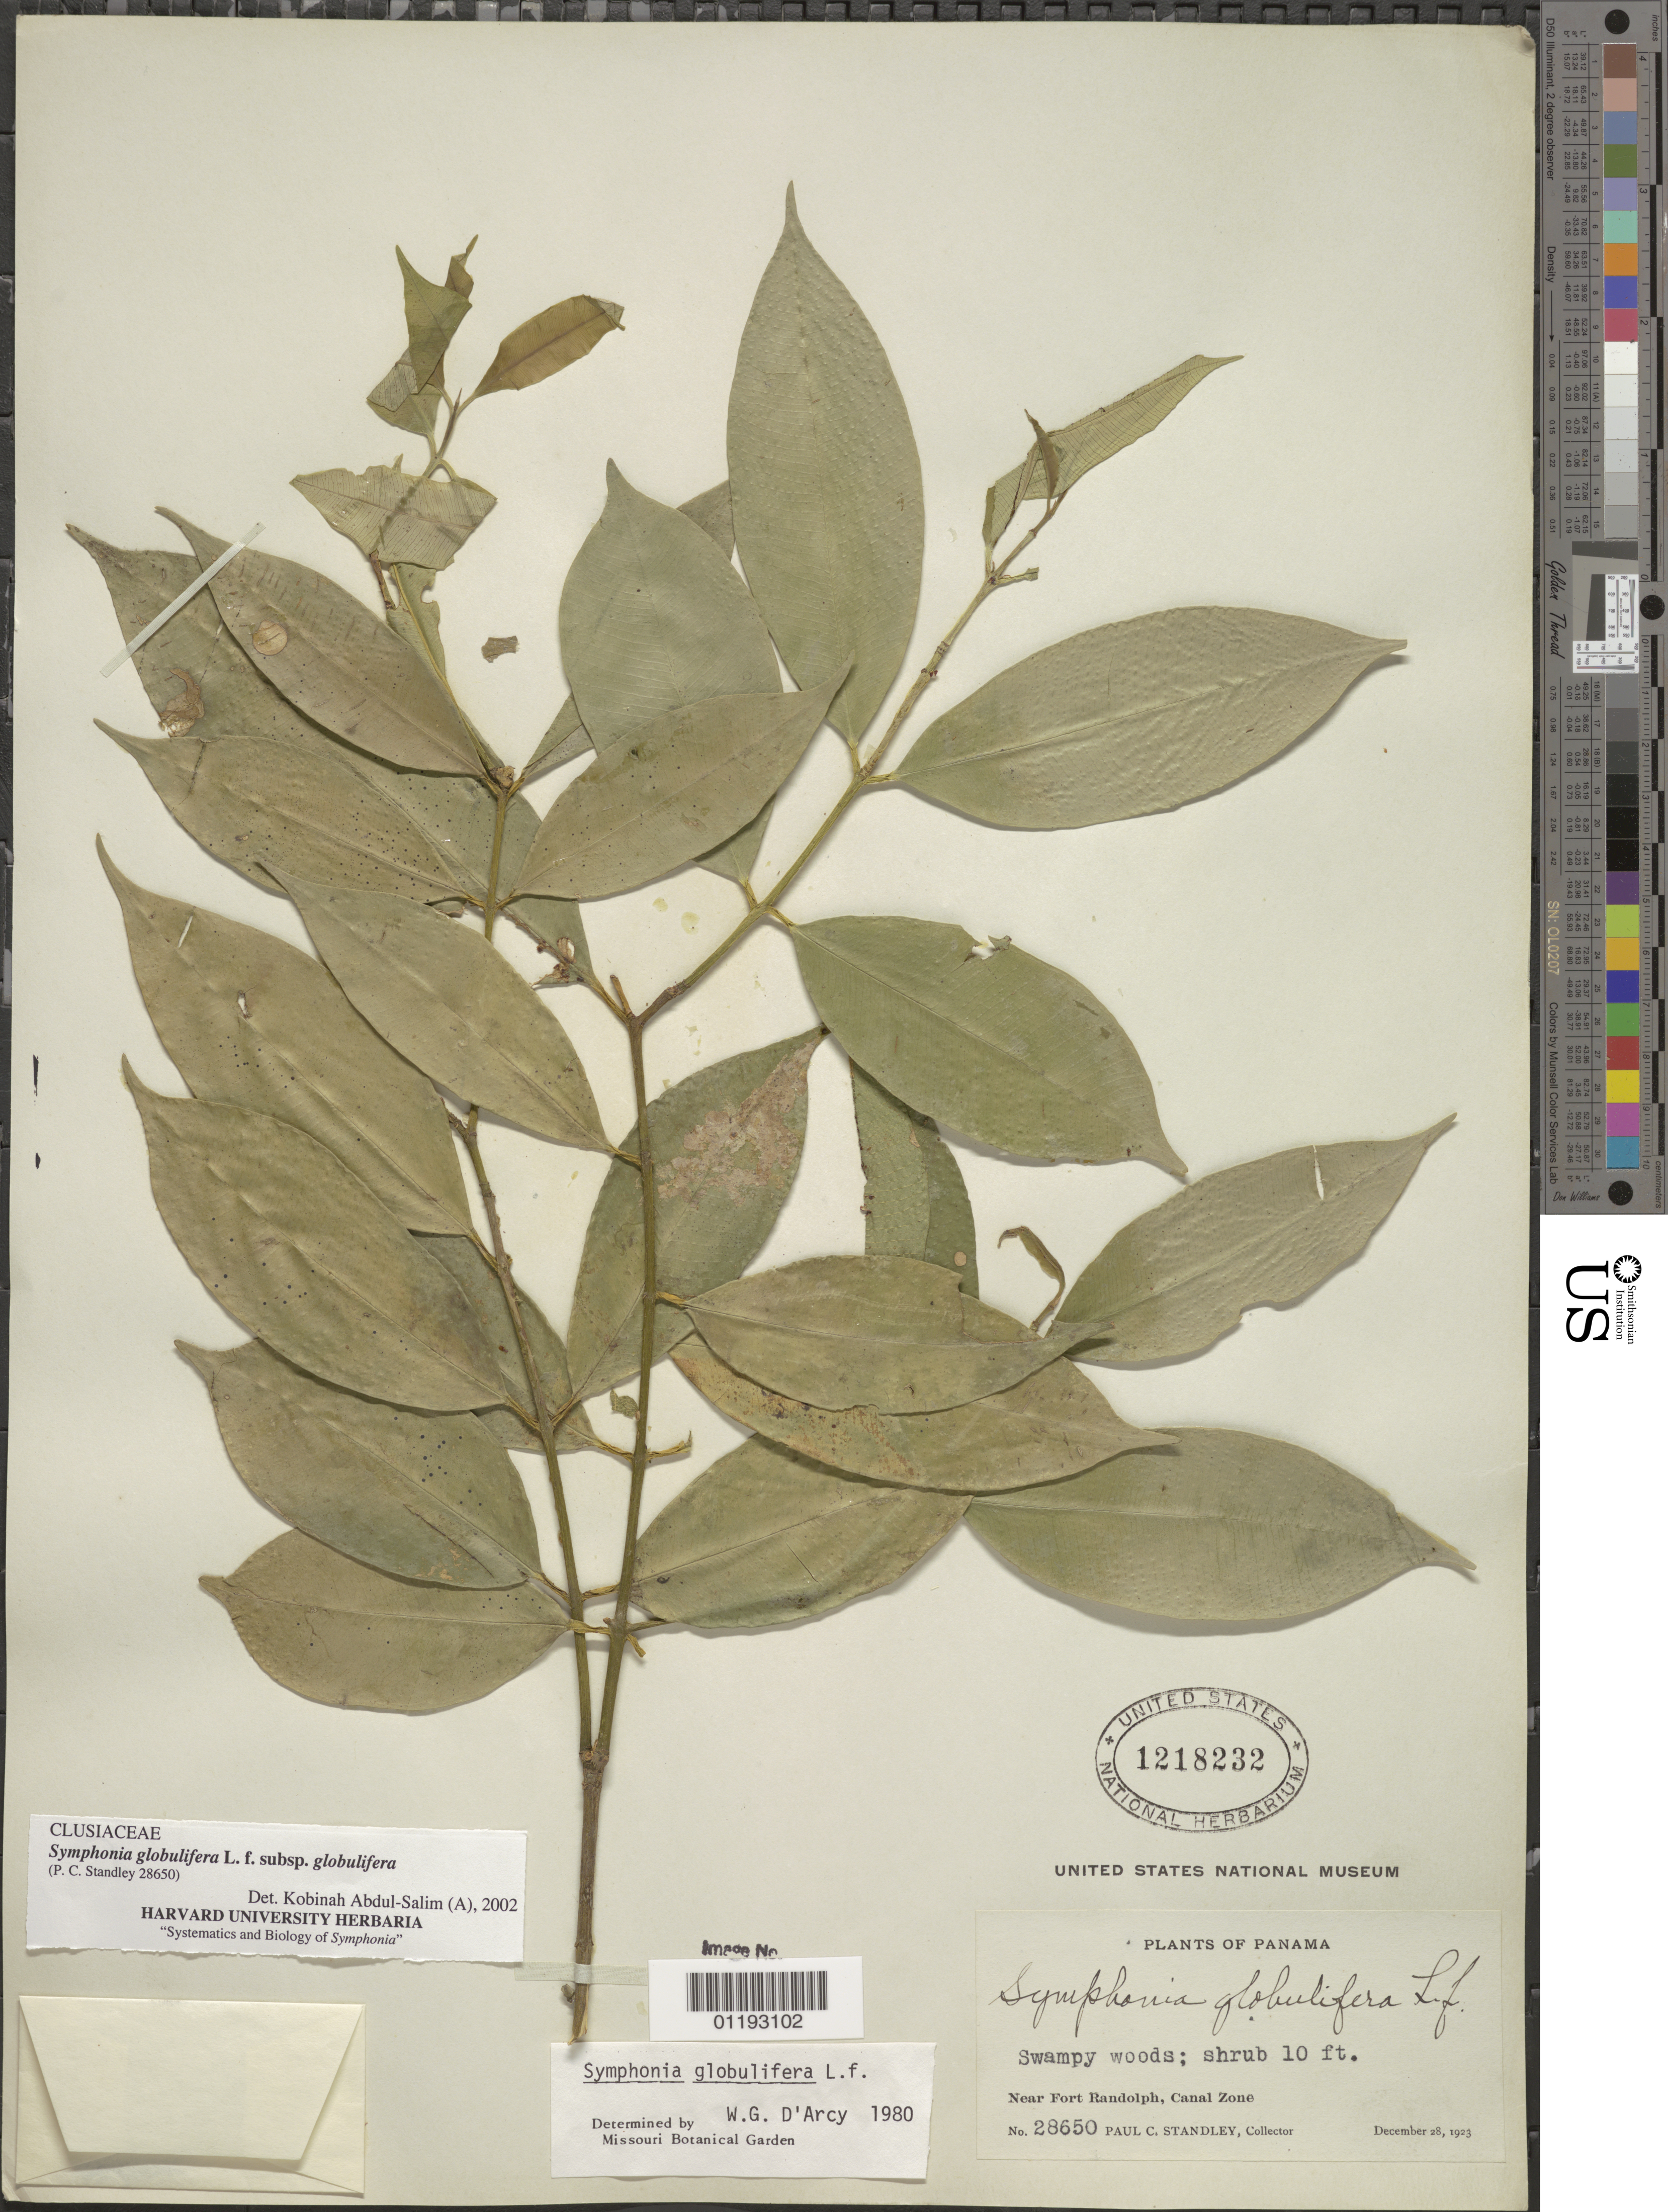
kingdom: Plantae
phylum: Tracheophyta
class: Magnoliopsida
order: Malpighiales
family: Clusiaceae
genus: Symphonia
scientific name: Symphonia globulifera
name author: L. f.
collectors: P. C. Standley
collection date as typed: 28 Dec 1923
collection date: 1923-12-28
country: Panama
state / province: Colón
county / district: Canal Zone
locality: Near Fort Randolph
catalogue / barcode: US 1218232